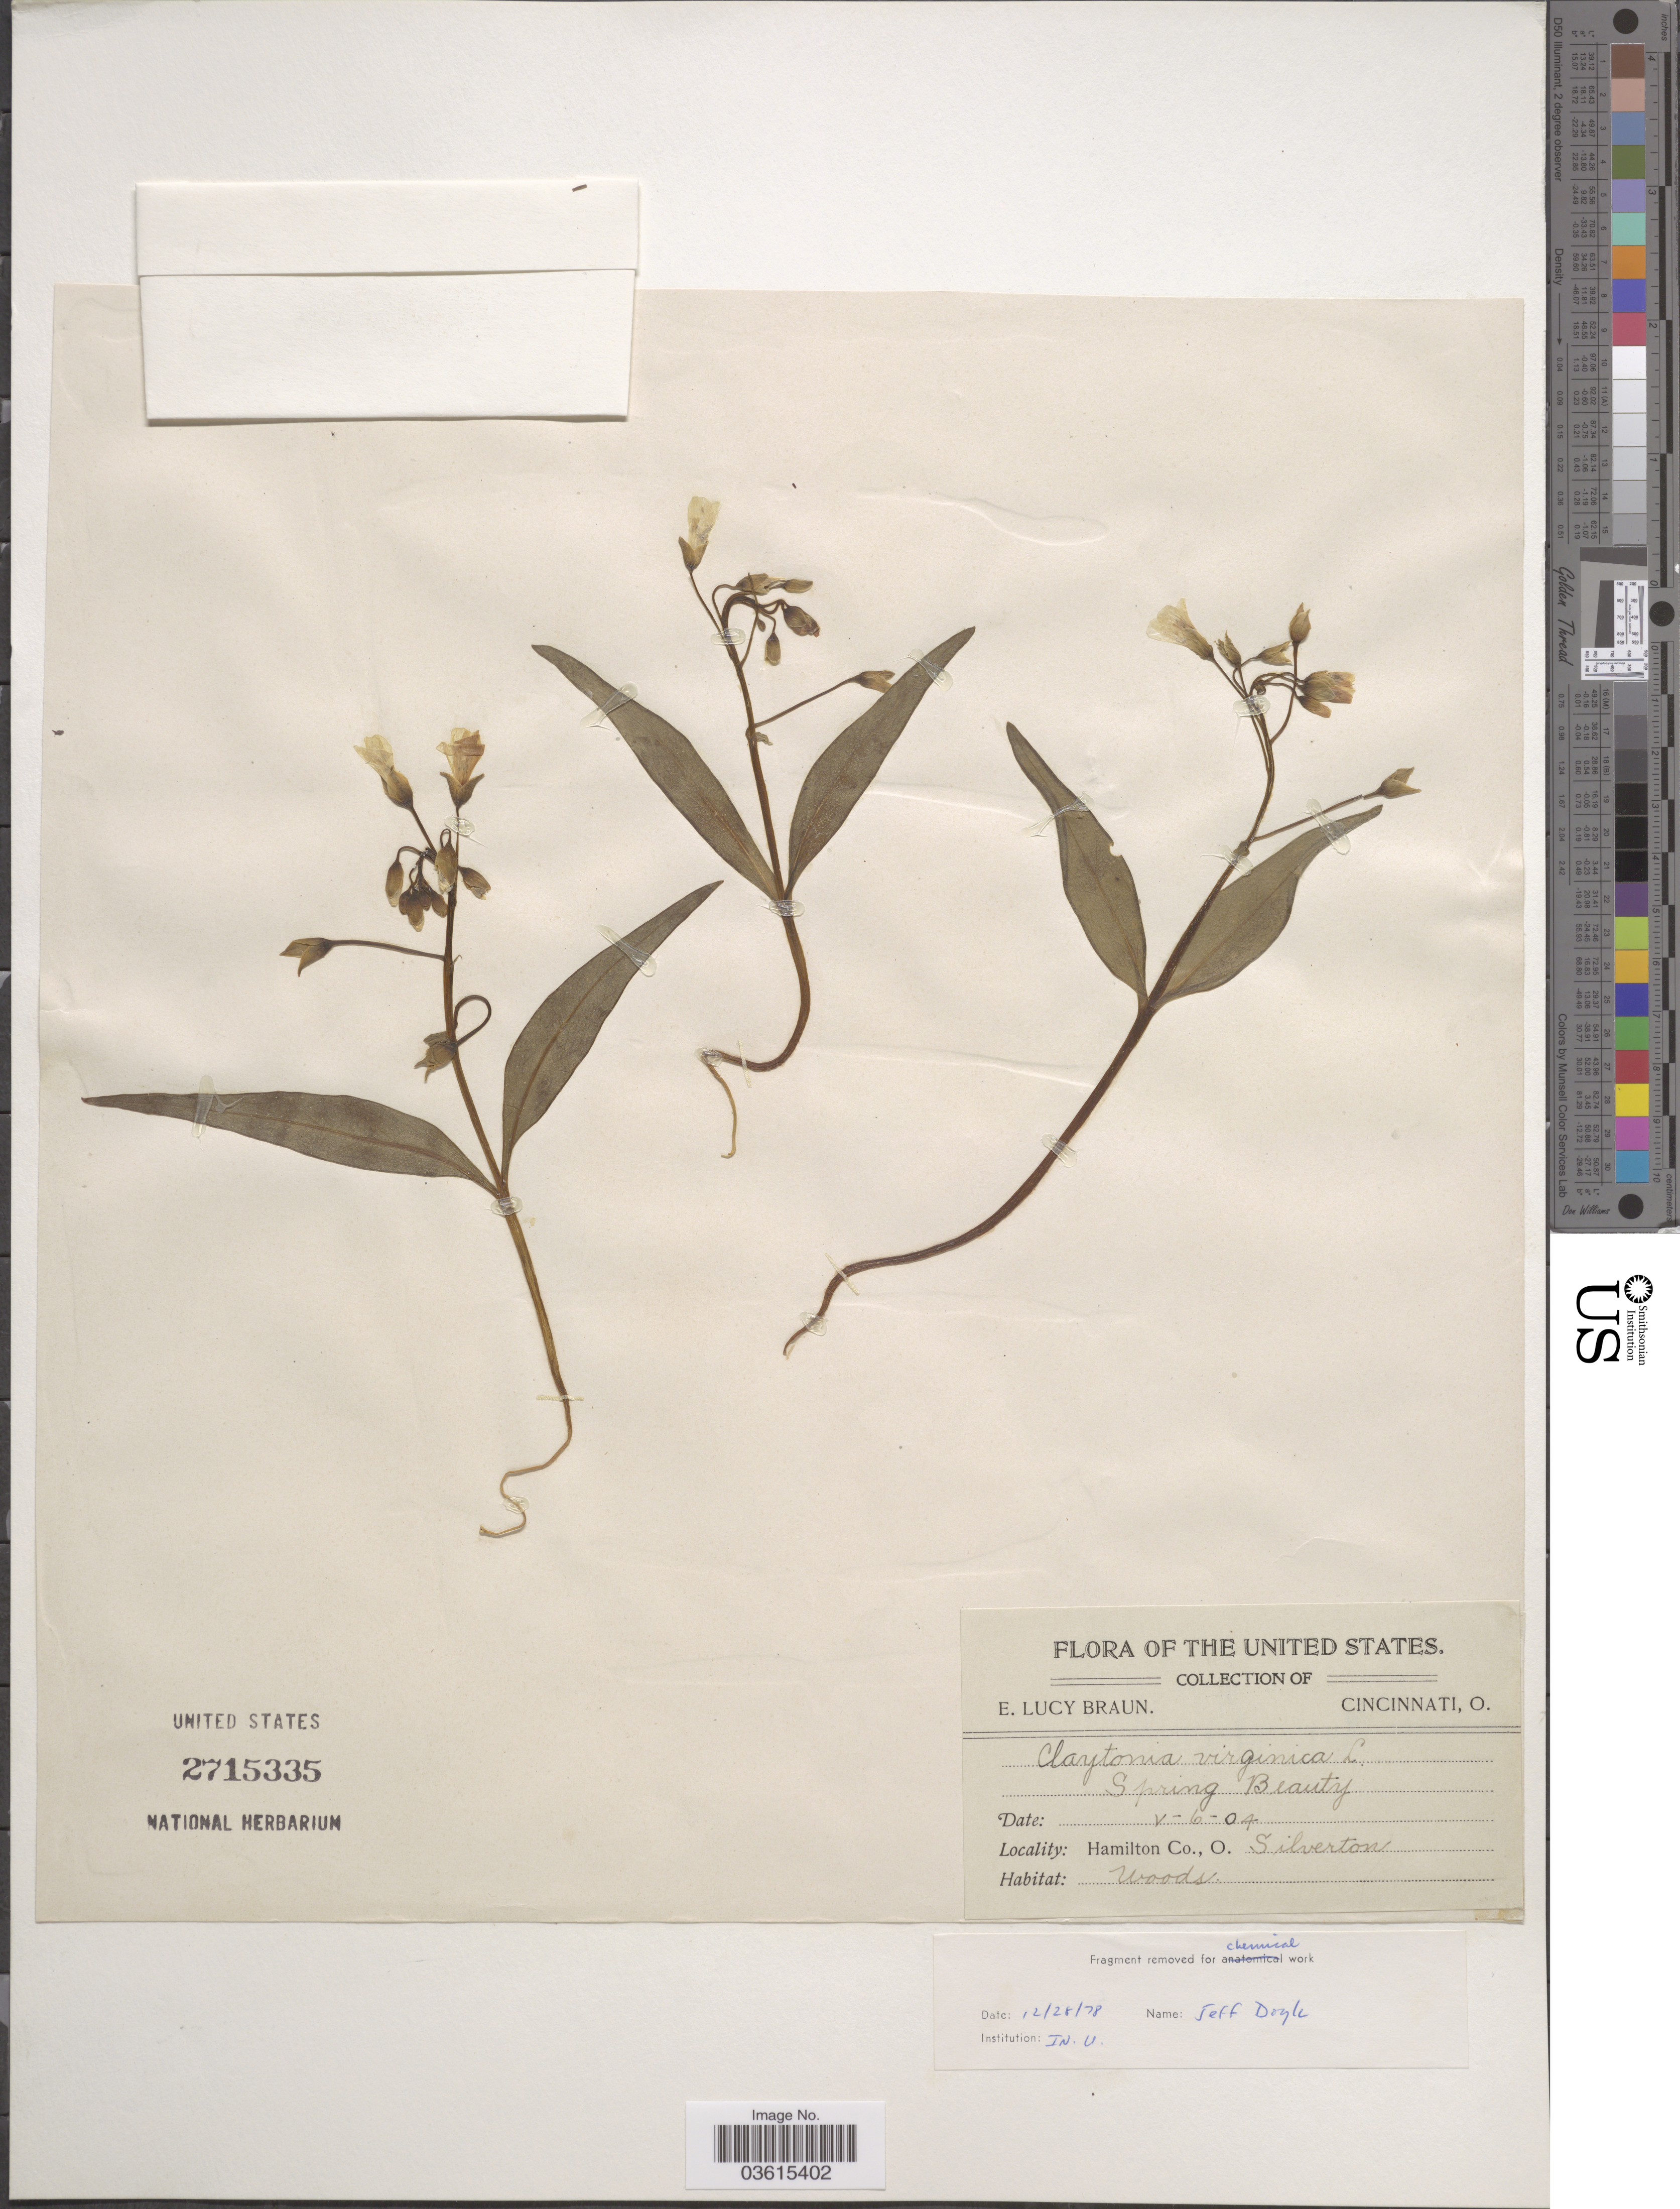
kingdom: Plantae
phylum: Tracheophyta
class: Magnoliopsida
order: Caryophyllales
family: Montiaceae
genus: Claytonia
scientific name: Claytonia virginica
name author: L.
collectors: E. L. Braun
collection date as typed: Transcribed d/m/y: 6/5/4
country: United States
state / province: Ohio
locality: Hamilton Co. Silverton.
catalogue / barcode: US 2715335